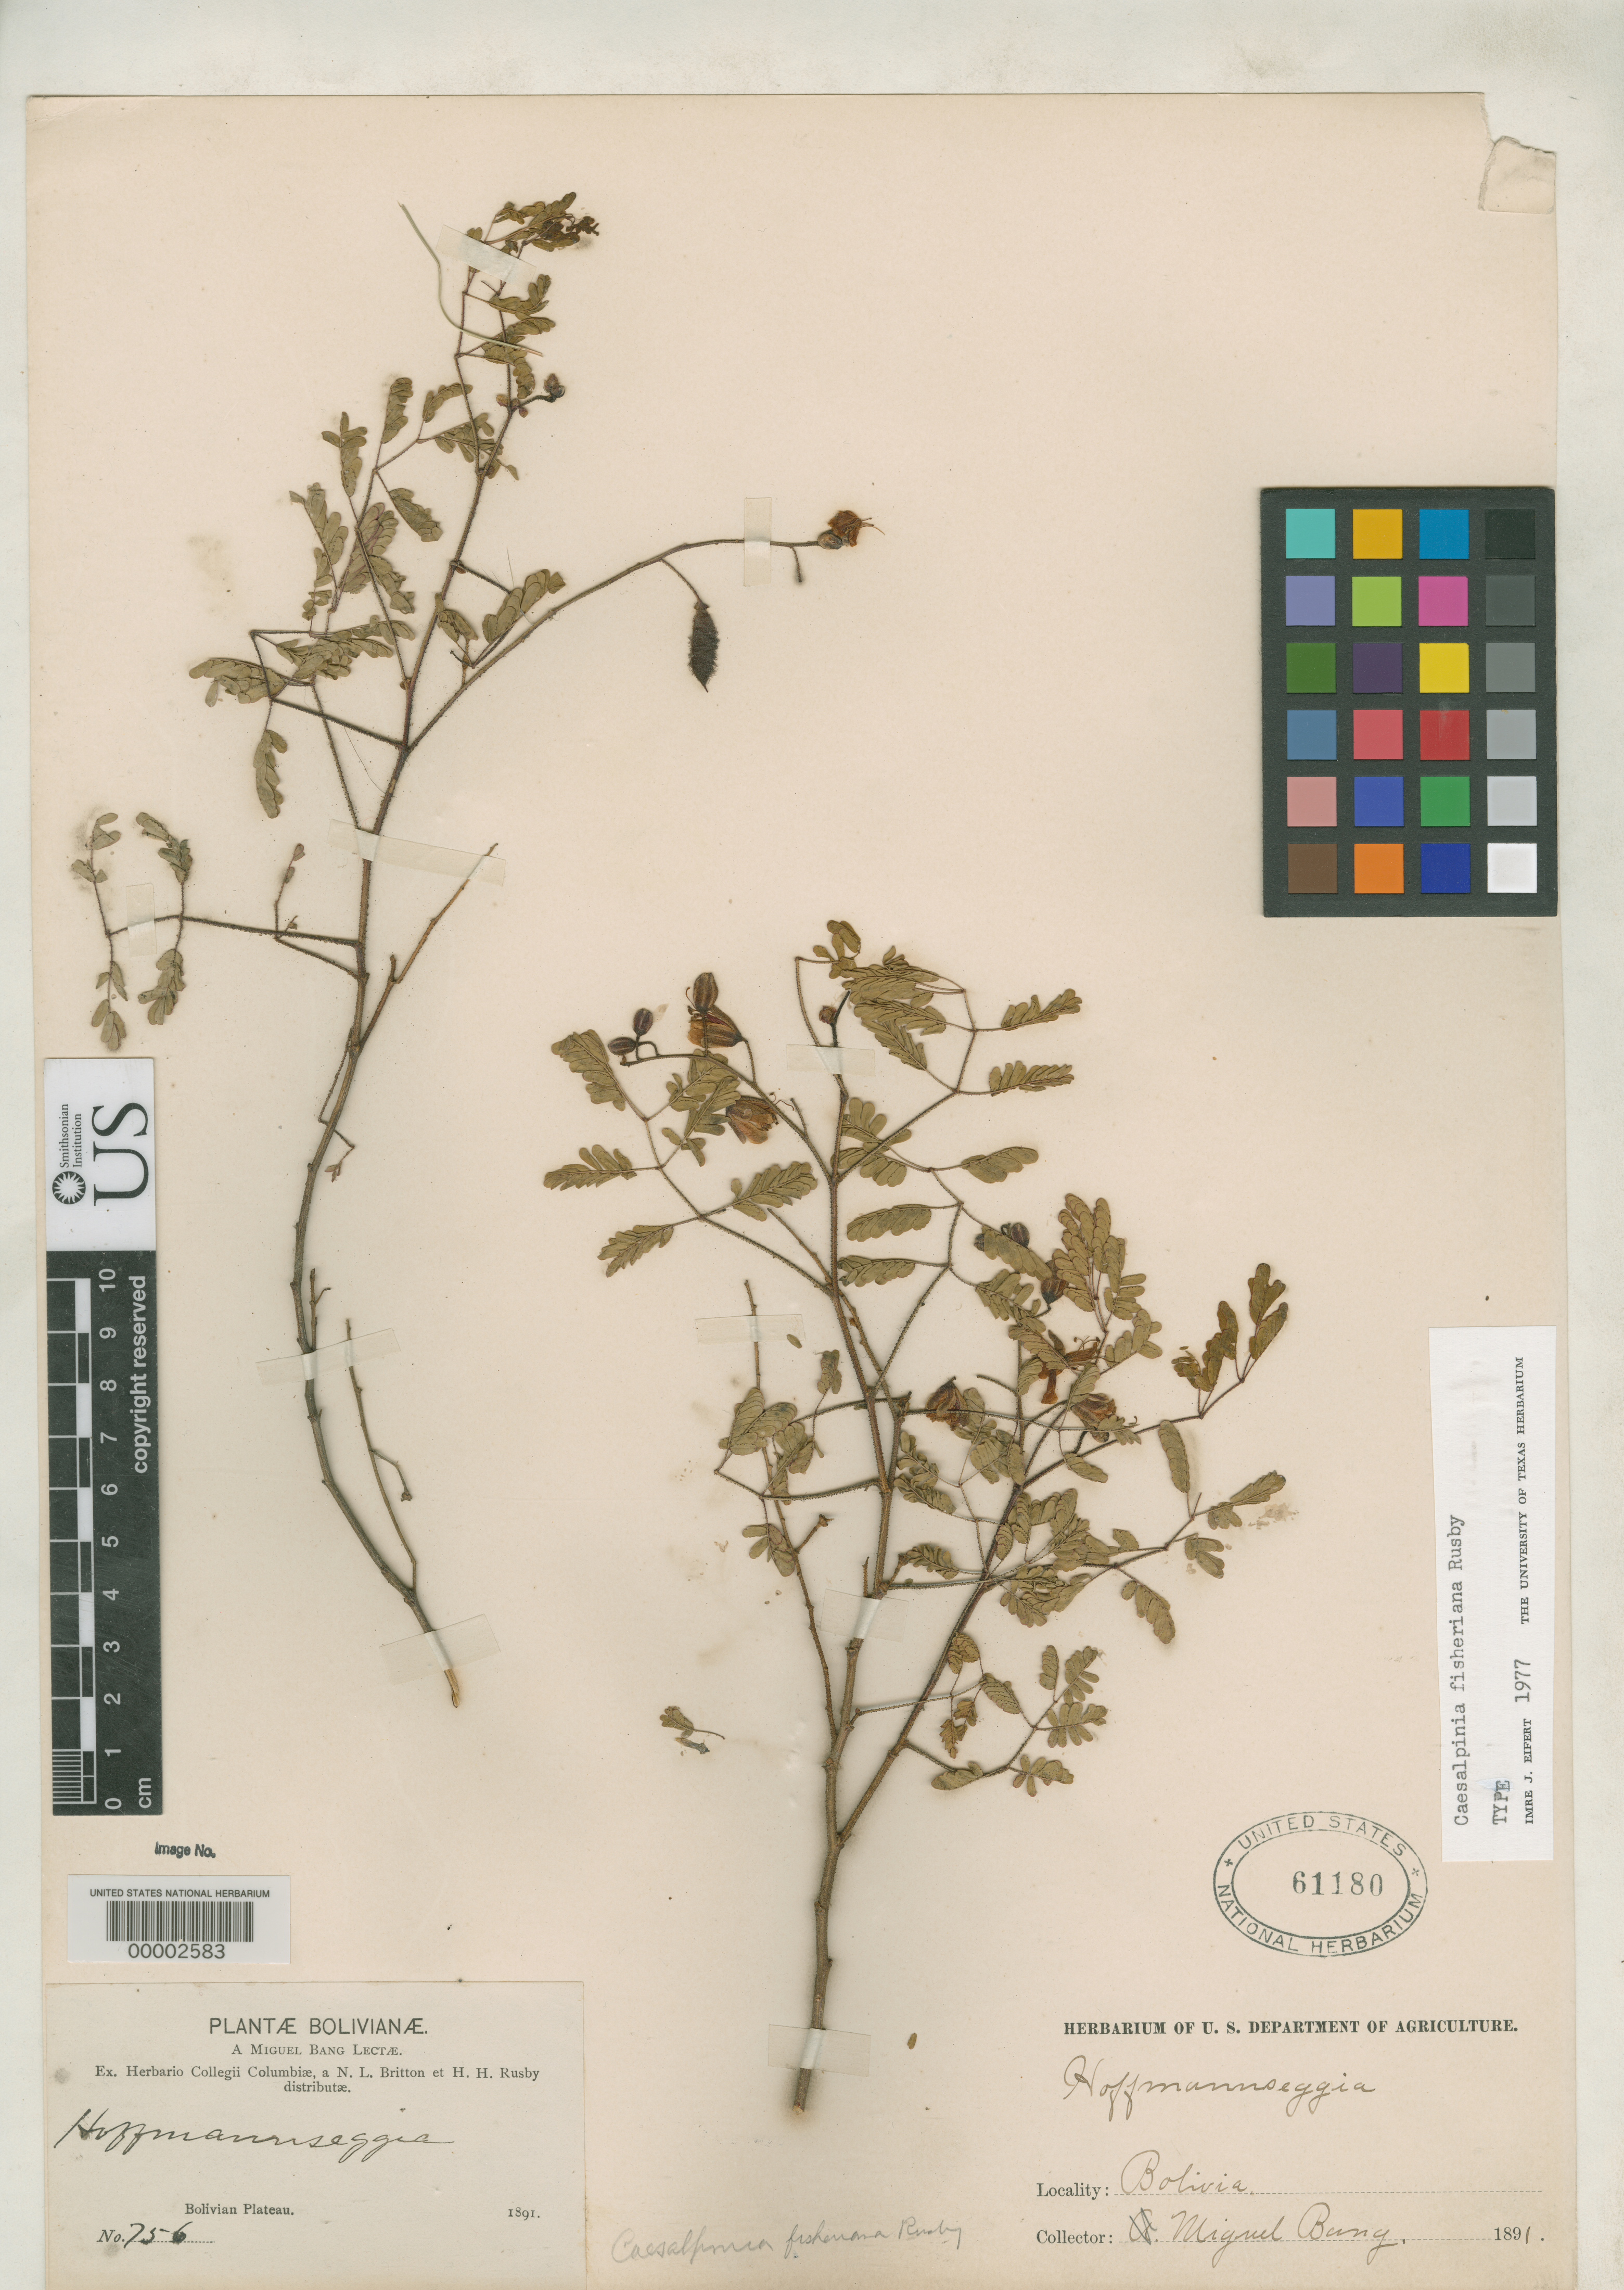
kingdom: Plantae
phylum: Tracheophyta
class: Magnoliopsida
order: Fabales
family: Fabaceae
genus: Caesalpinia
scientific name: Caesalpinia fisheriana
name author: Rusby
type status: Isotype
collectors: M. Bang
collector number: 756 p.p.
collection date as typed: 1891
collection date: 1891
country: Bolivia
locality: Bolivian Plateau.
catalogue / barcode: US 61180